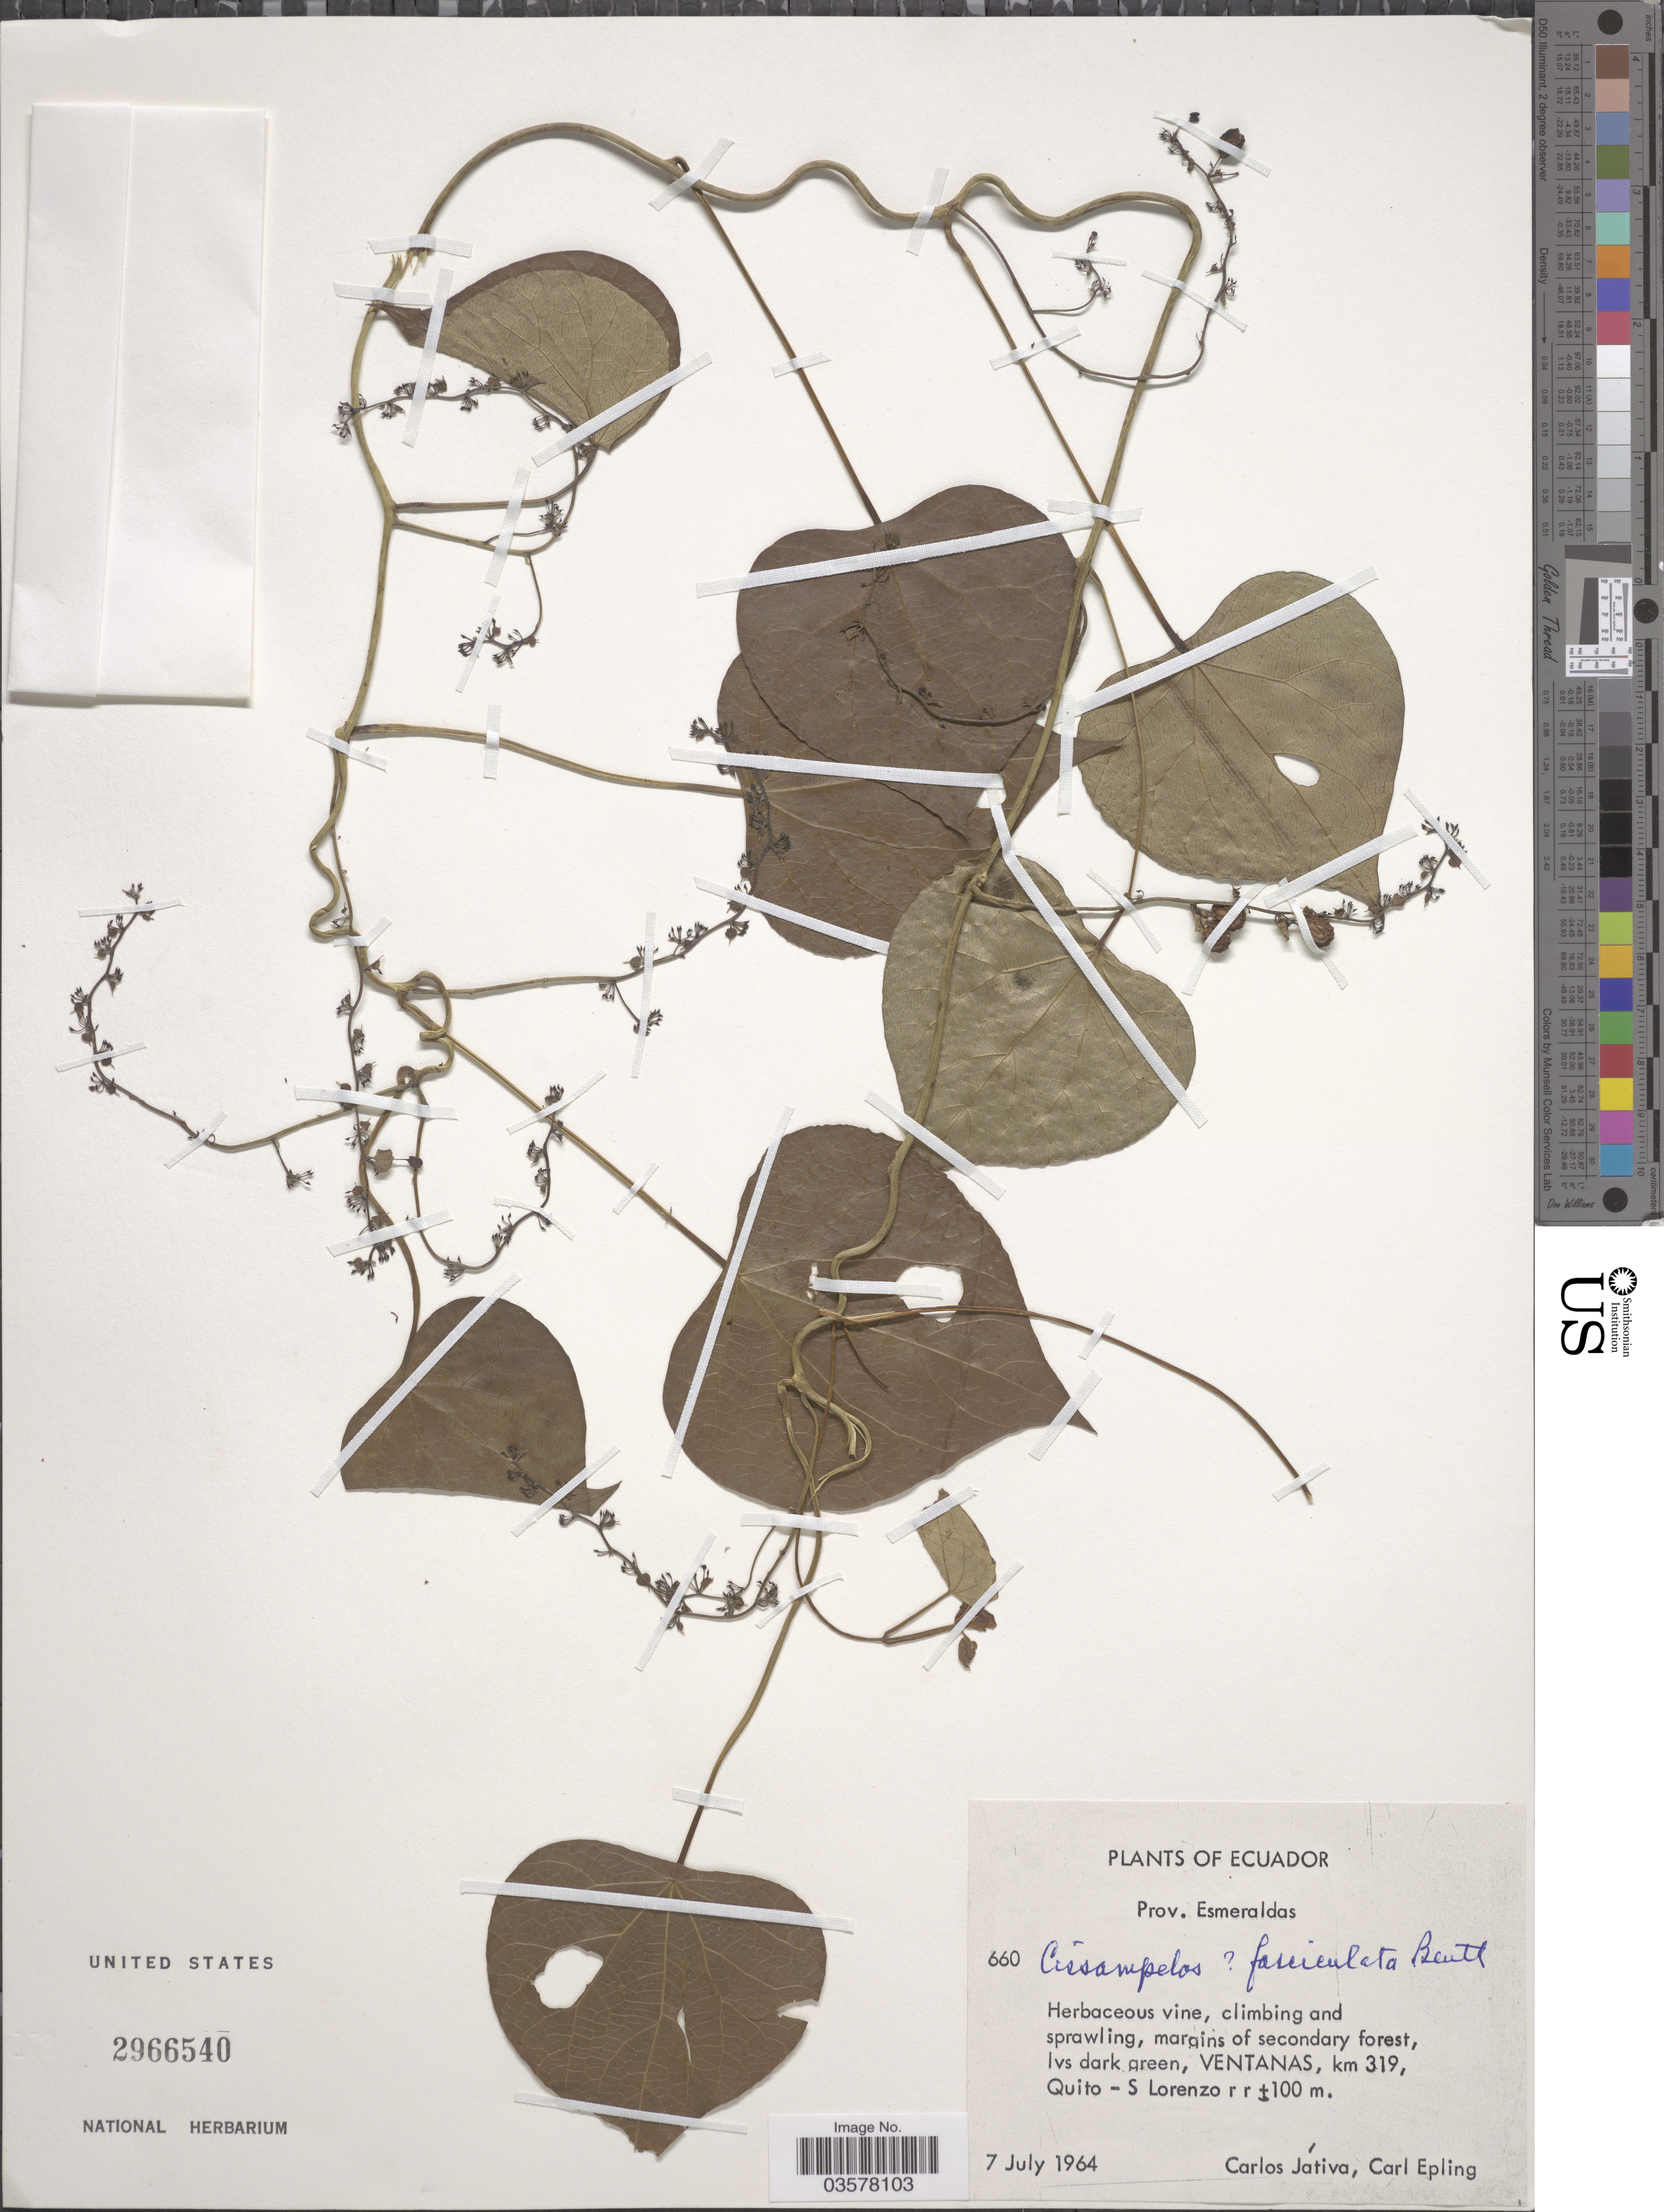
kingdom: Plantae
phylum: Tracheophyta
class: Magnoliopsida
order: Ranunculales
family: Menispermaceae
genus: Cissampelos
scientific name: Cissampelos fasciculata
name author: Benth.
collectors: C. D. Játiva & C. C. Epling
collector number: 660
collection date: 1964-07-07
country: Ecuador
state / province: Esmeraldas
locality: Ventanas, km 310, Quito-S Lorenzo r r.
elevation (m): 100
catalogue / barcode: US 2966540